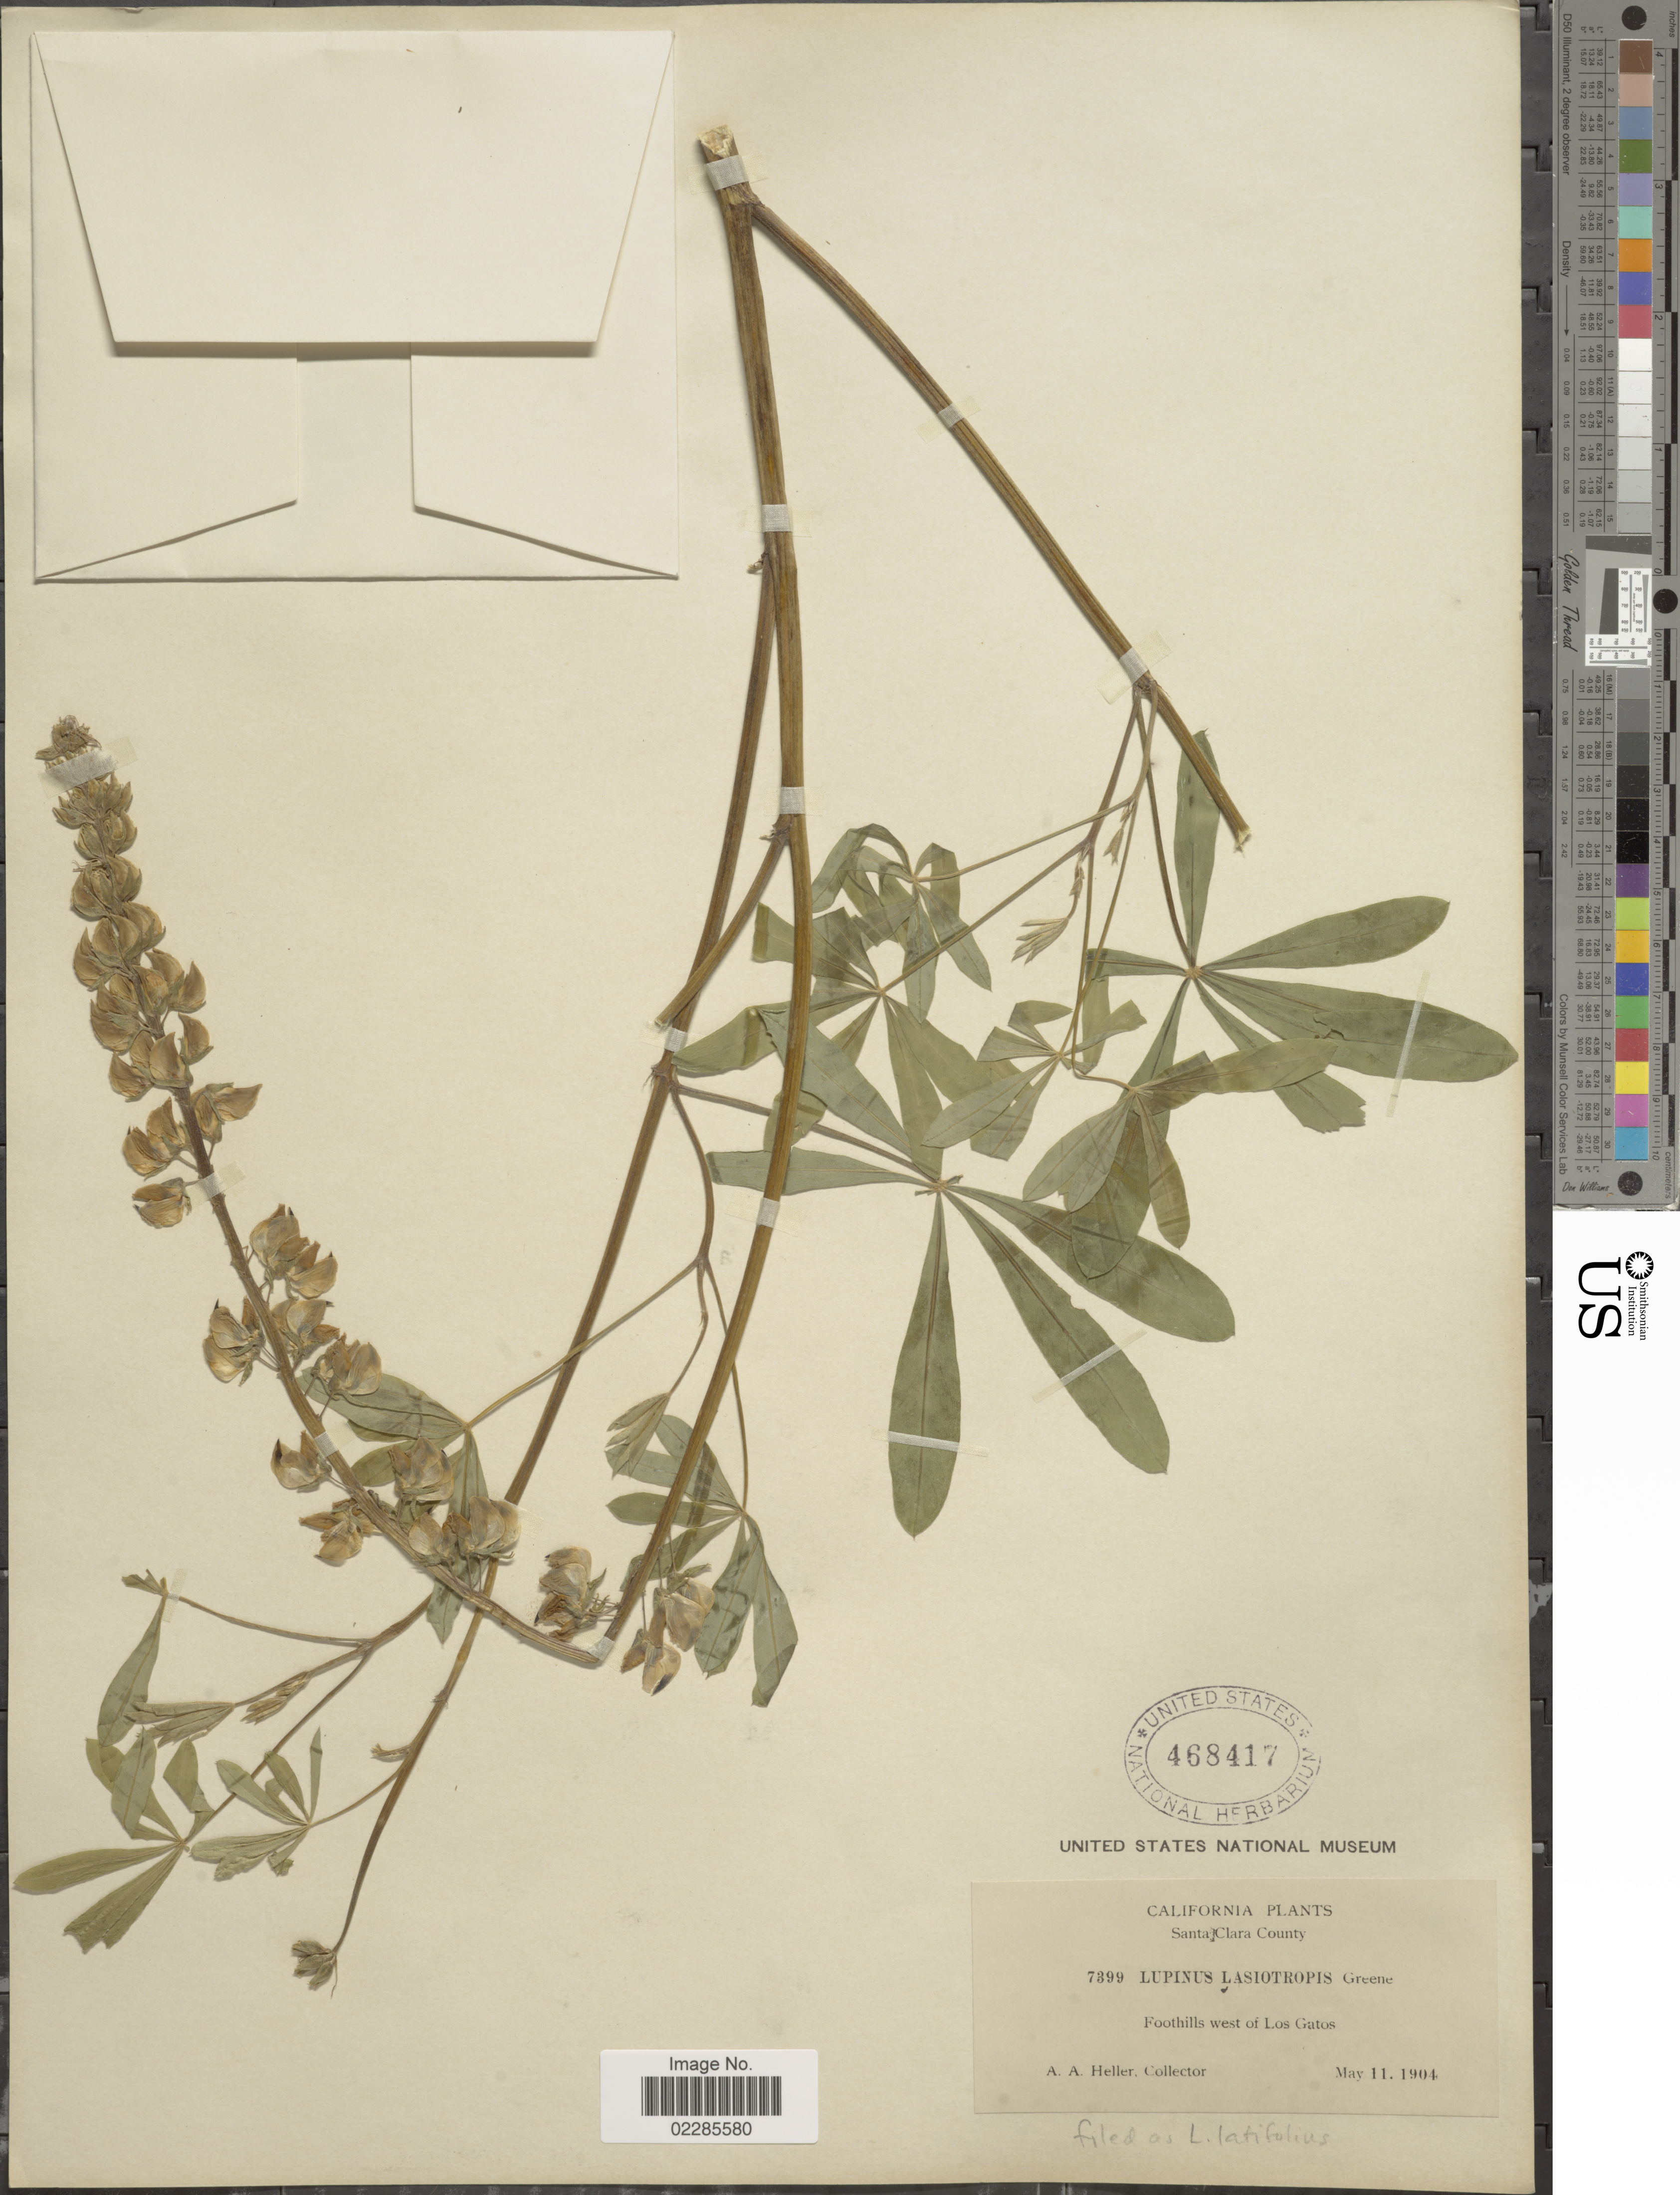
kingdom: Plantae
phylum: Tracheophyta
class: Magnoliopsida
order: Fabales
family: Fabaceae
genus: Lupinus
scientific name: Lupinus latifolius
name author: Lindl. ex J. Agardh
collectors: A. A. Heller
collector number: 7399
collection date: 1904-05-11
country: United States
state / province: California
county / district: Santa Clara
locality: Santa Clara County, Foothills west of Los Gatos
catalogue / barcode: US 468417